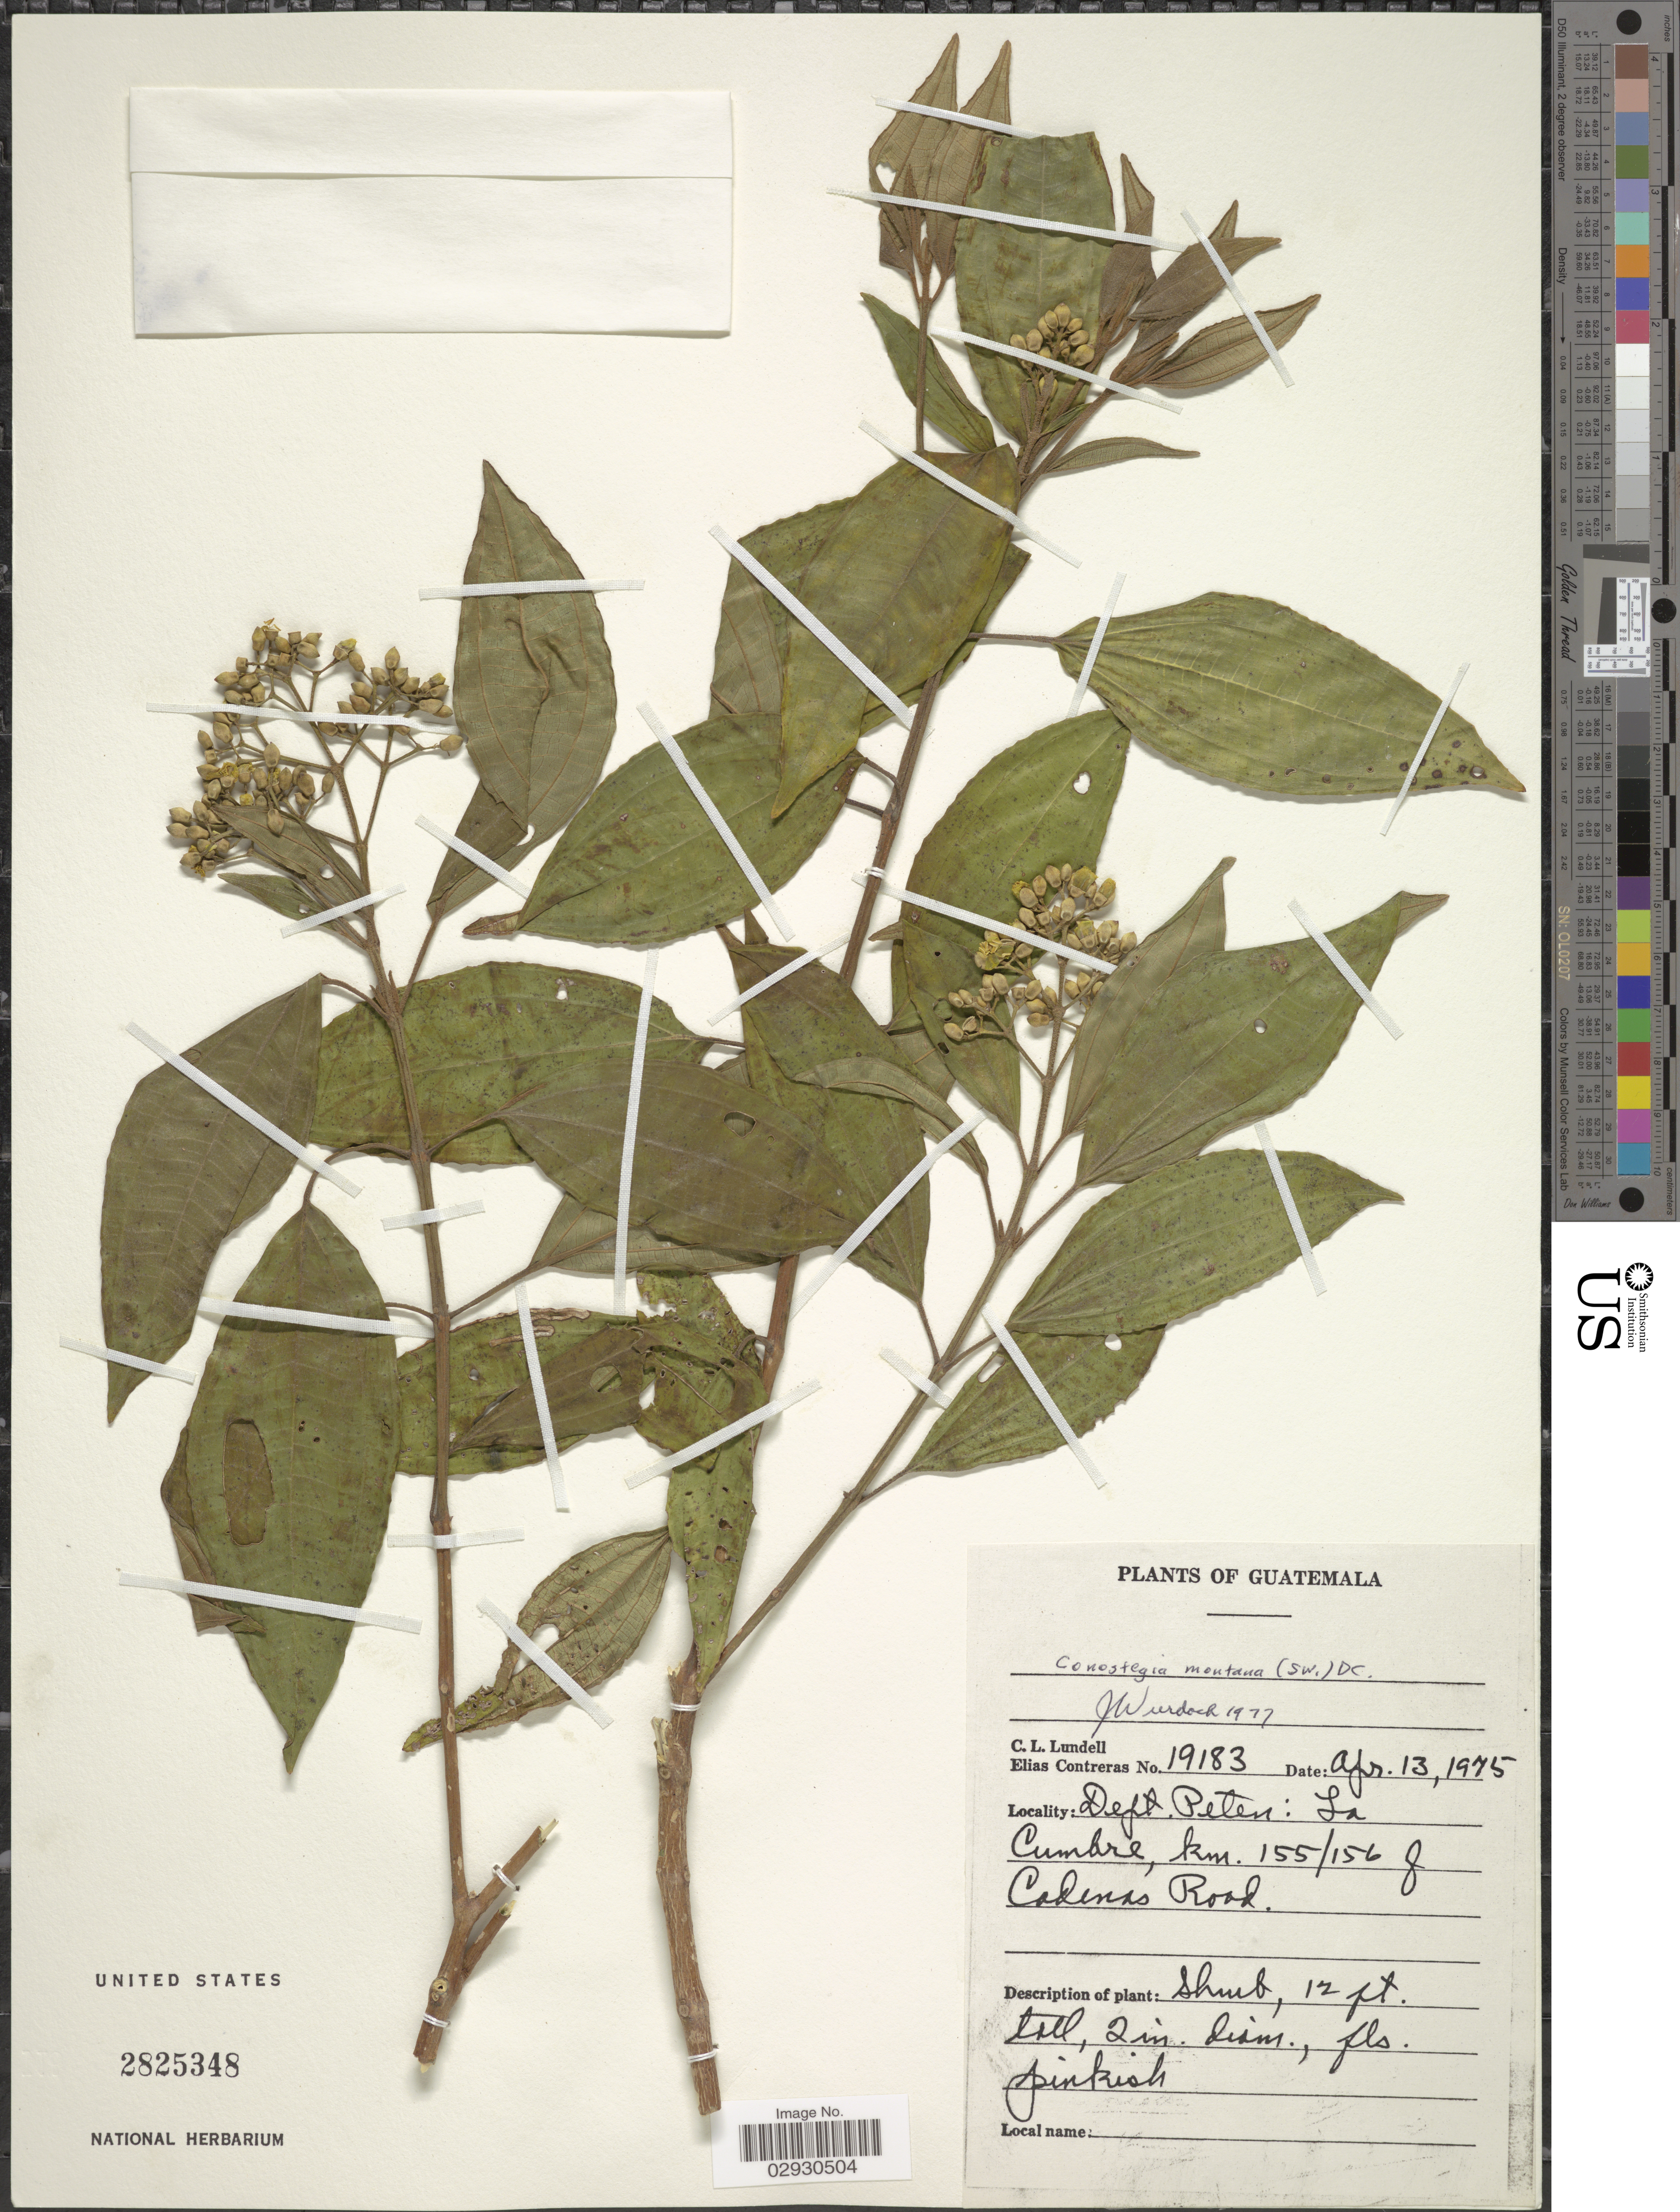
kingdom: Plantae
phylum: Tracheophyta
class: Magnoliopsida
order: Myrtales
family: Melastomataceae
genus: Conostegia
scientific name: Conostegia montana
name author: (Sw.) D. Don ex DC.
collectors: C. L. Lundell & E. Contreras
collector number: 19183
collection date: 1975-04-13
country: Guatemala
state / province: El Petén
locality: Dept. Peten, La Cumbre, km. 155/156 of Cadenas Road.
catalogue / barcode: US 2825348